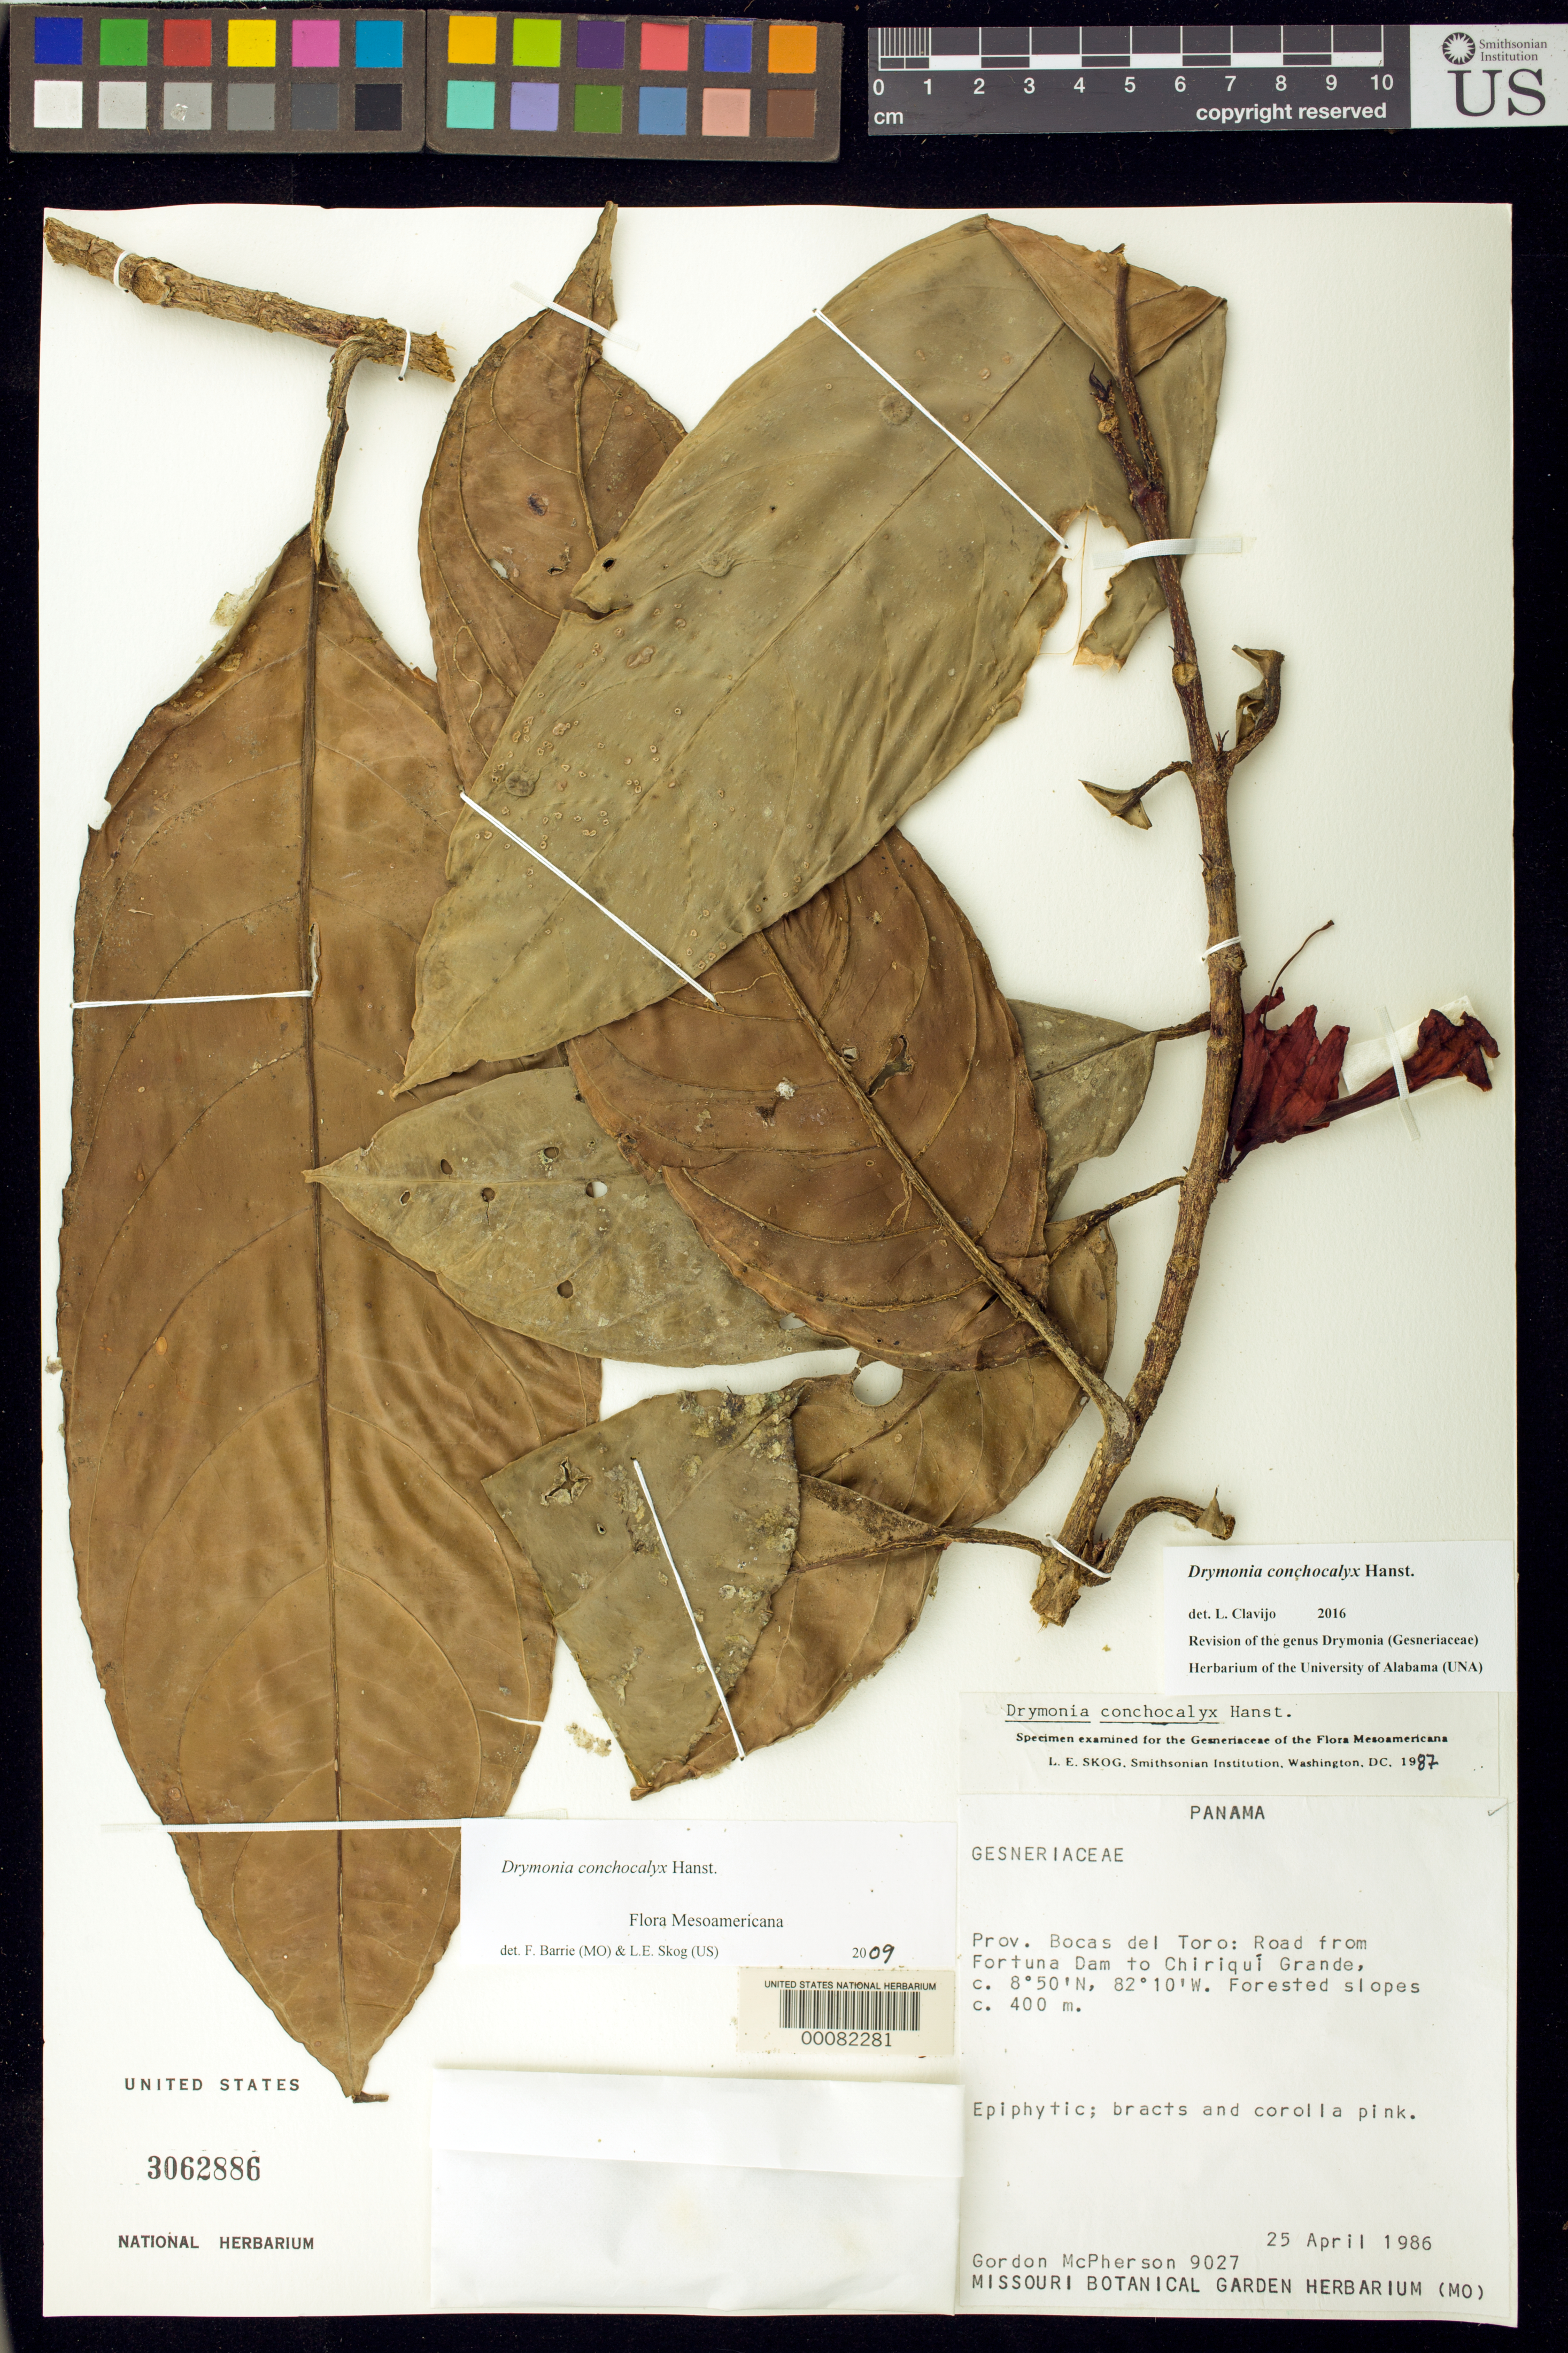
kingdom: Plantae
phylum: Tracheophyta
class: Magnoliopsida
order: Lamiales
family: Gesneriaceae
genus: Drymonia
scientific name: Drymonia conchocalyx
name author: Hanst.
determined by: Skog, Laurence E.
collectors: G. D. McPherson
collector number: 9027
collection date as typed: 25 Apr 1986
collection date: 1986-04-25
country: Panama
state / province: Bocas del Toro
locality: Road from Fortuna Dam to Chiriqui Grande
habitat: Forested slopes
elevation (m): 400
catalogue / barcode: US 3062886